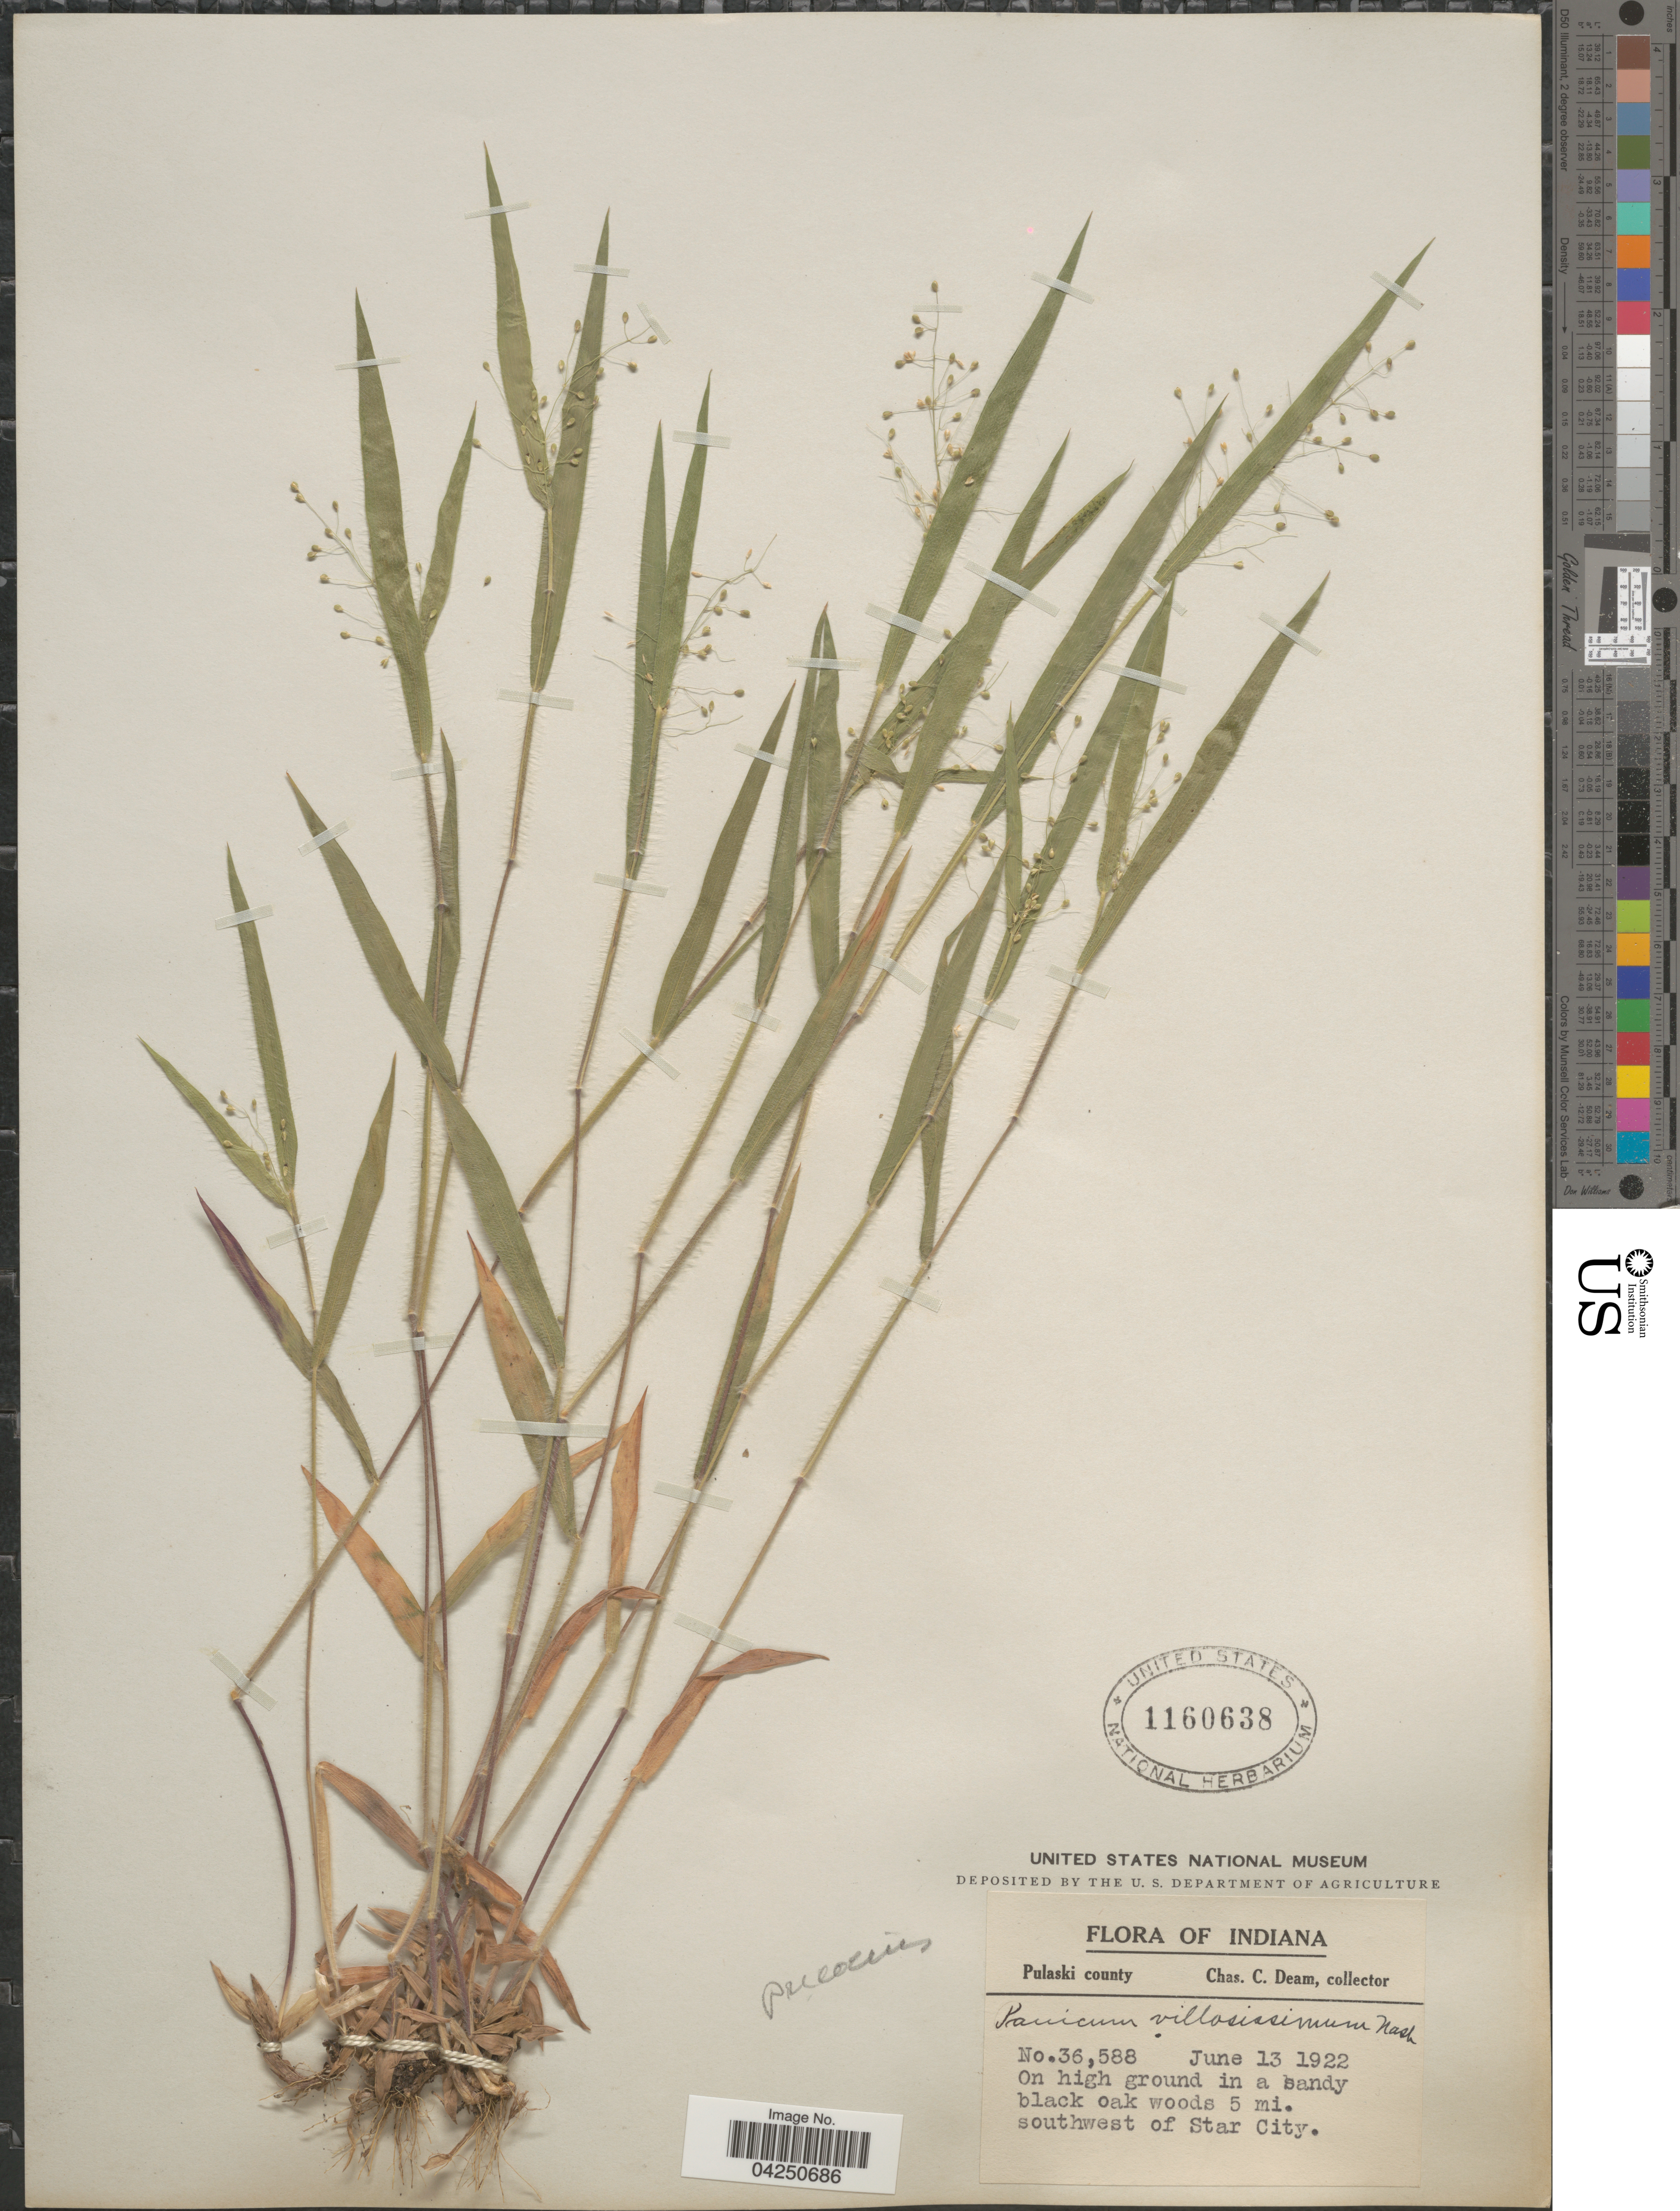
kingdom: Plantae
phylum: Tracheophyta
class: Liliopsida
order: Poales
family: Poaceae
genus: Dichanthelium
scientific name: Dichanthelium acuminatum var. acuminatum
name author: (Sw.) Gould & C.A. Clark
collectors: C. C. Deam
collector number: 36588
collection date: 1922-06-13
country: United States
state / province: Indiana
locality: Pulaski county. On high ground in a sandy black oak woods 5 mi. southwest of Star City.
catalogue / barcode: US 1160638